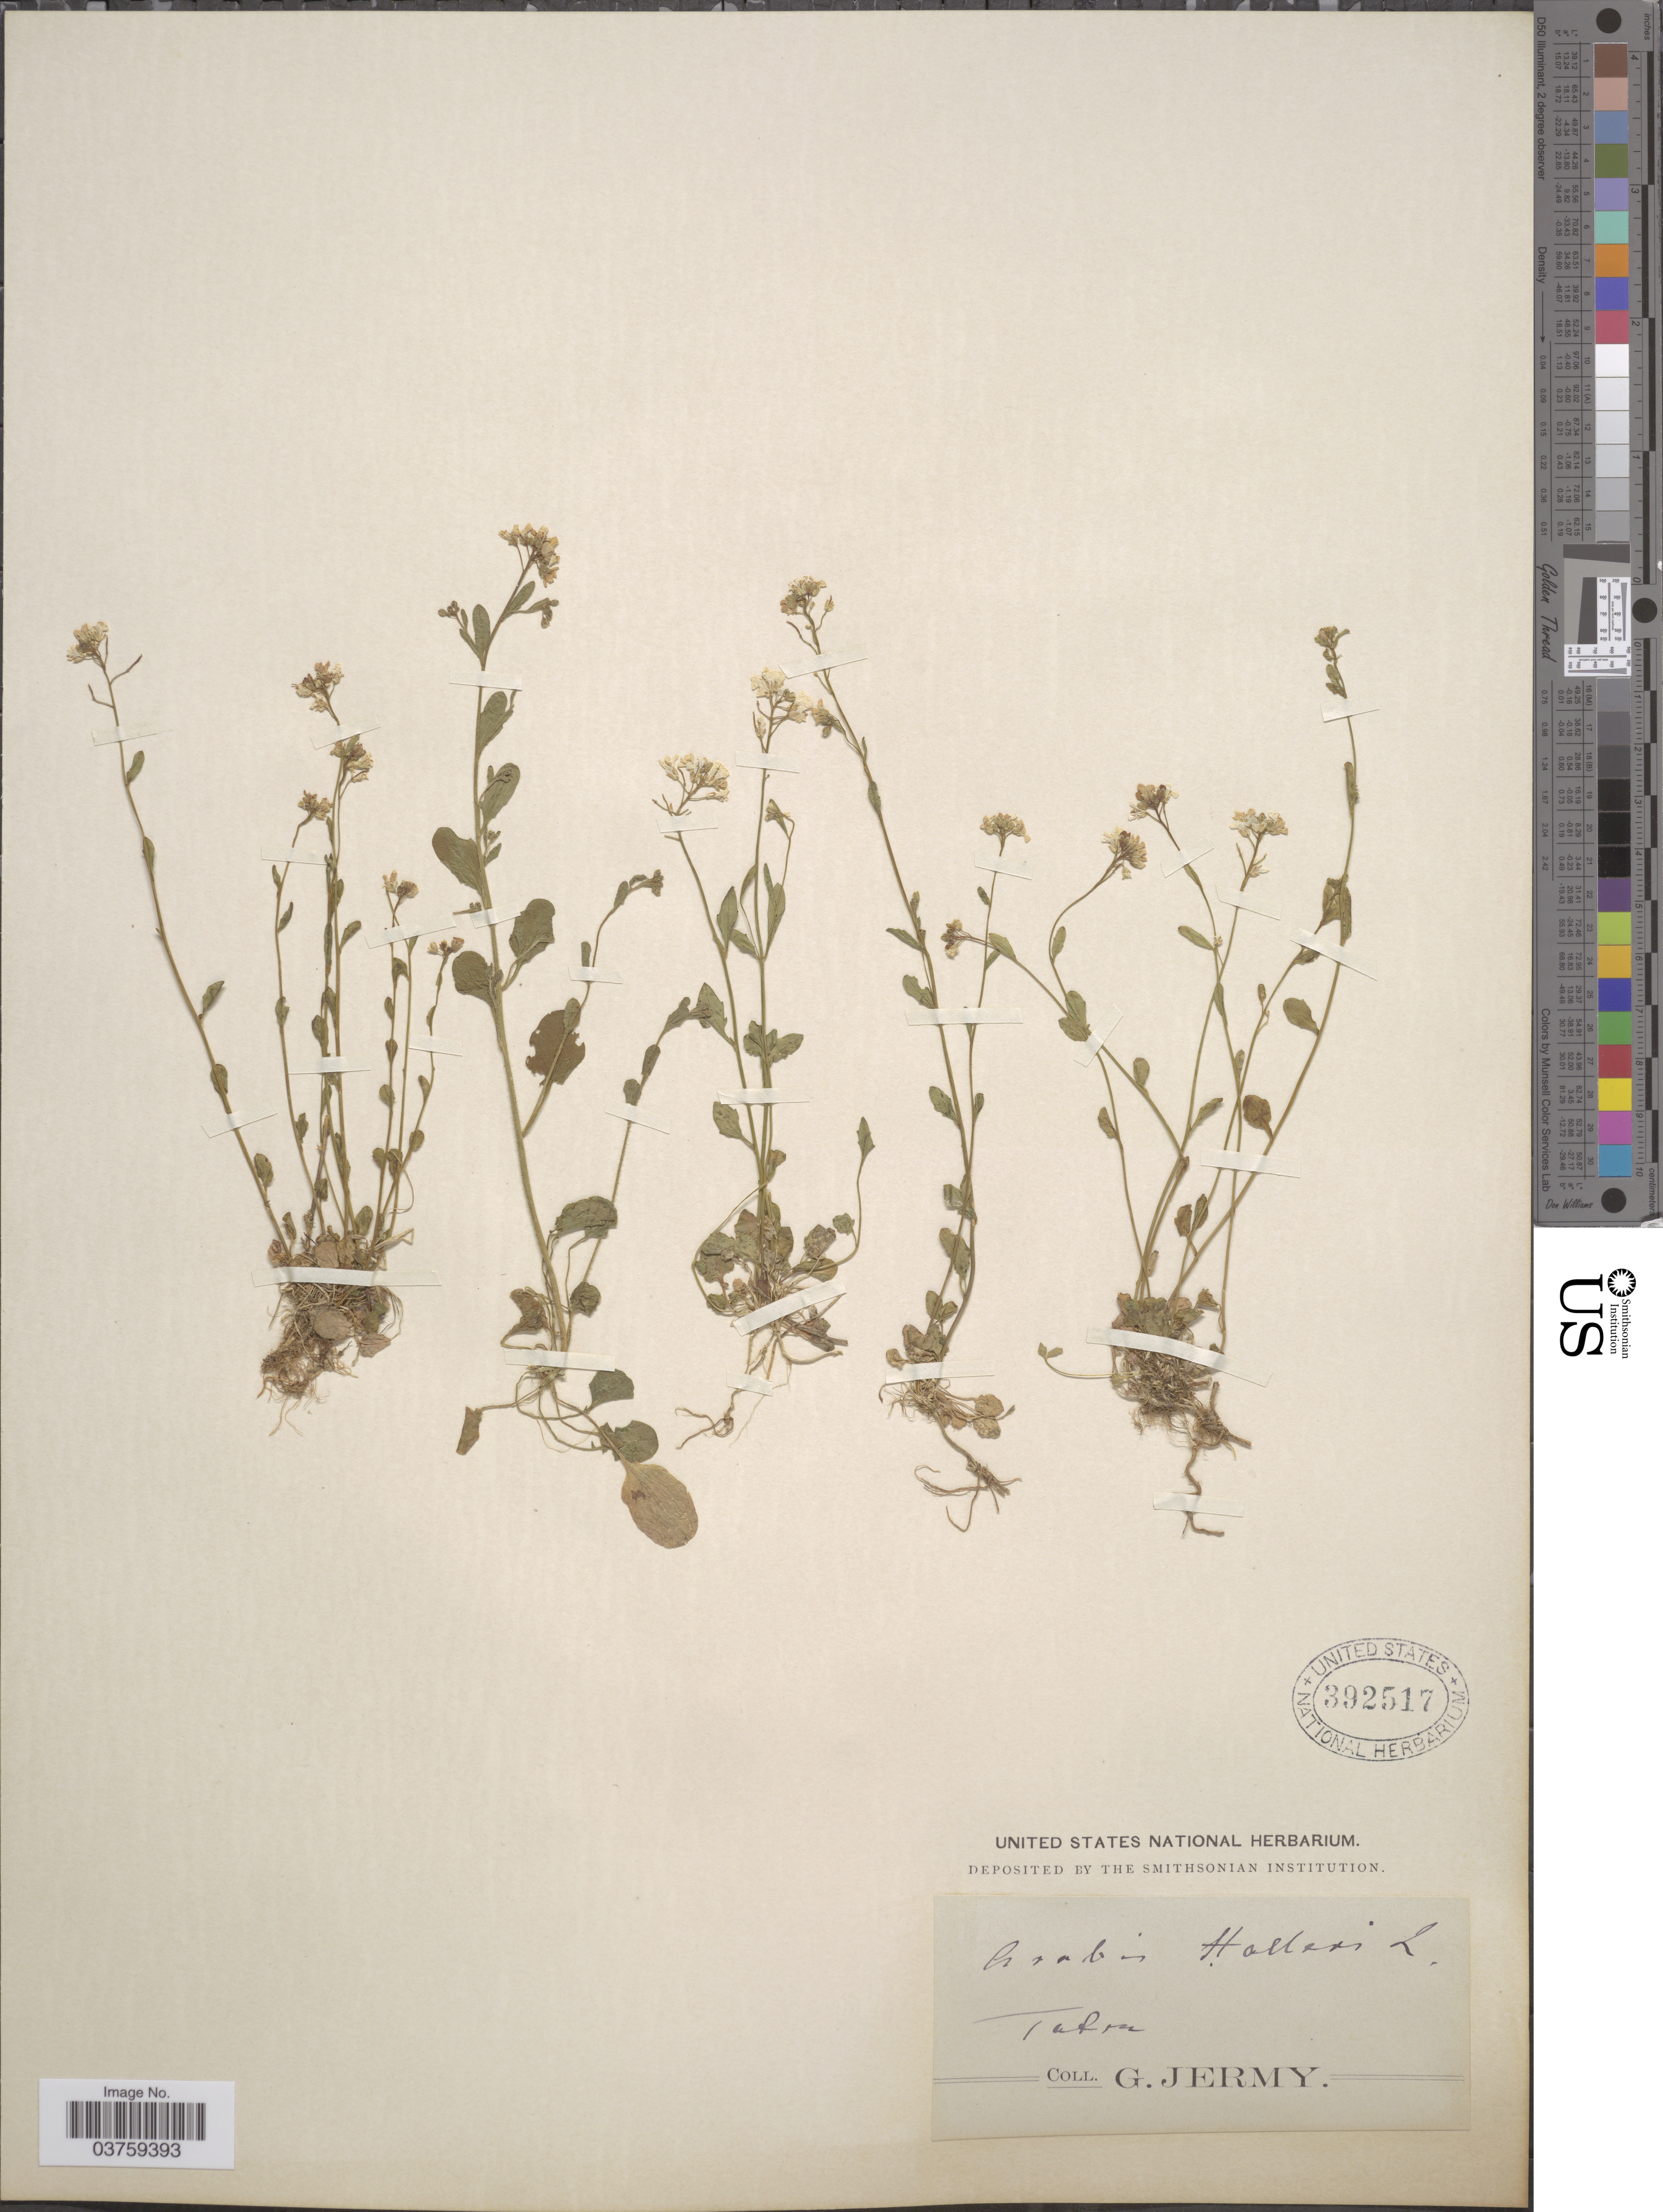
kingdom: Plantae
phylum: Tracheophyta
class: Magnoliopsida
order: Brassicales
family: Brassicaceae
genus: Arabis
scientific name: Arabis halleri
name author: L.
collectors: G. Jermy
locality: Tatra.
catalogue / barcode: US 392517